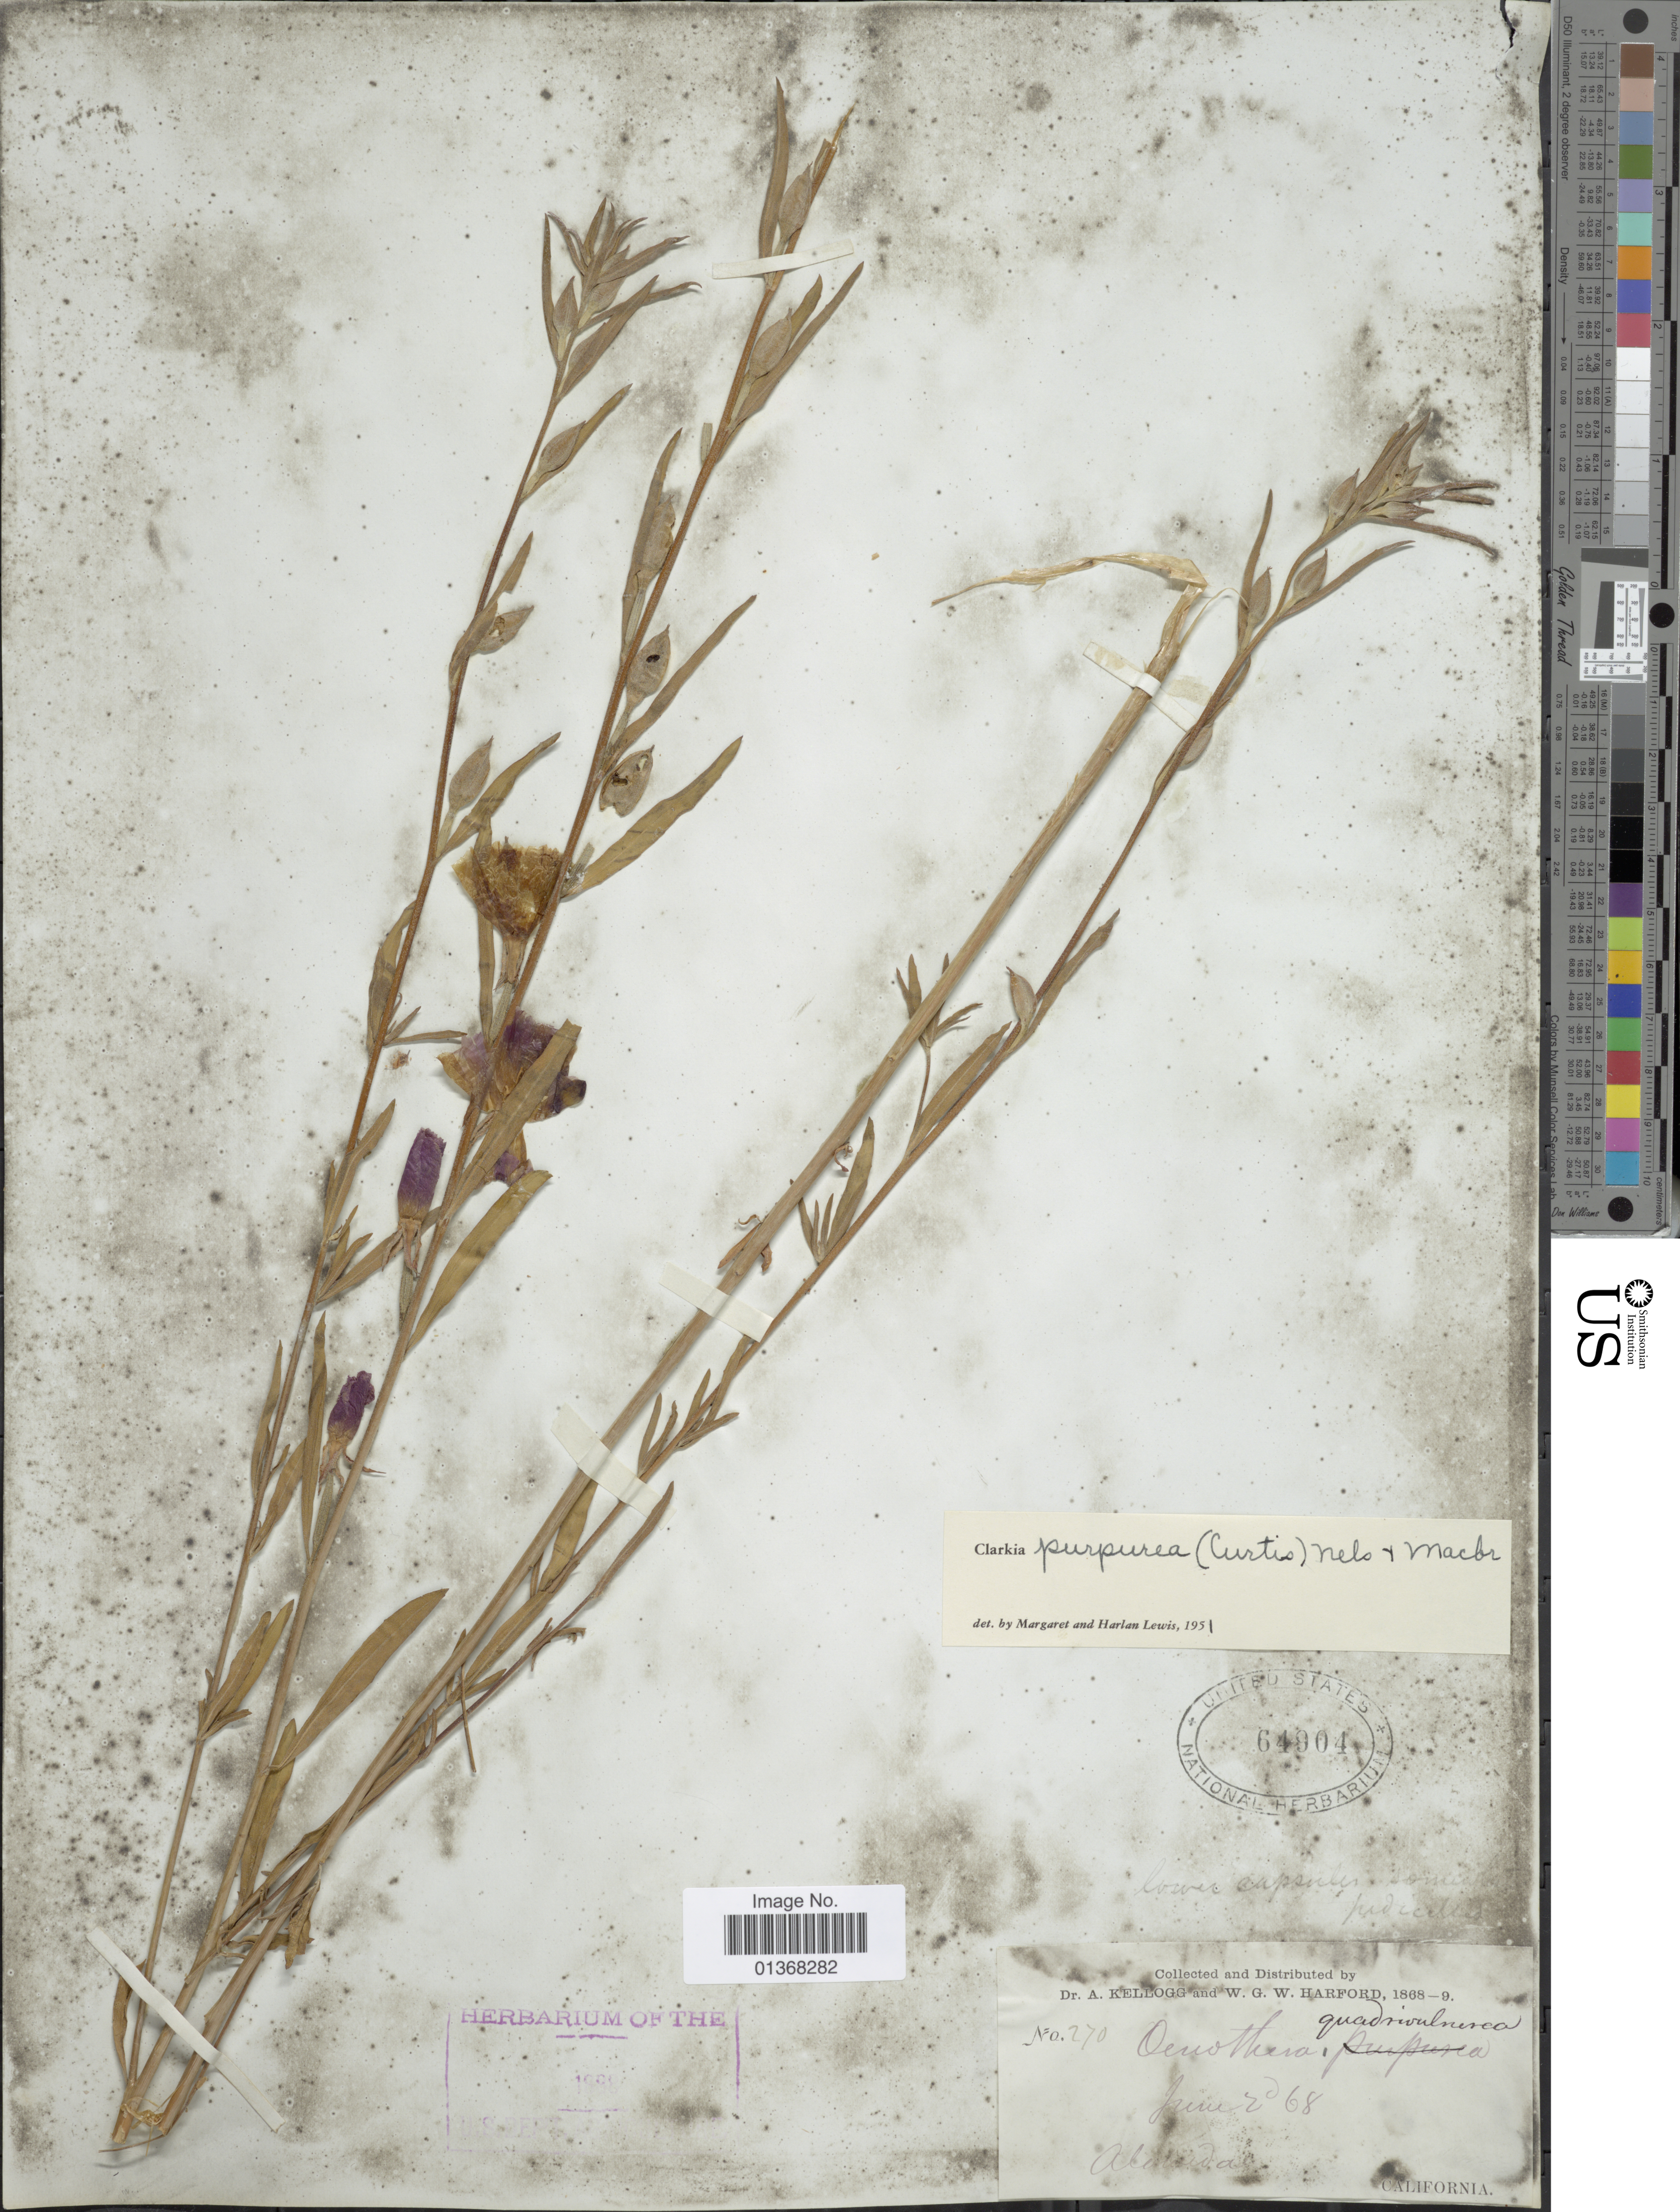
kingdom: Plantae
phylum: Tracheophyta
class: Magnoliopsida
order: Myrtales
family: Onagraceae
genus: Clarkia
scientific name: Clarkia purpurea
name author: (Curtis) A. Nelson & J.F. Macbr.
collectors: A. Kellogg & W. G. W. Harford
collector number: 270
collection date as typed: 1869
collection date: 1868-06-02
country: United States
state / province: California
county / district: Alameda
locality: Alameda.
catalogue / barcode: US 64904